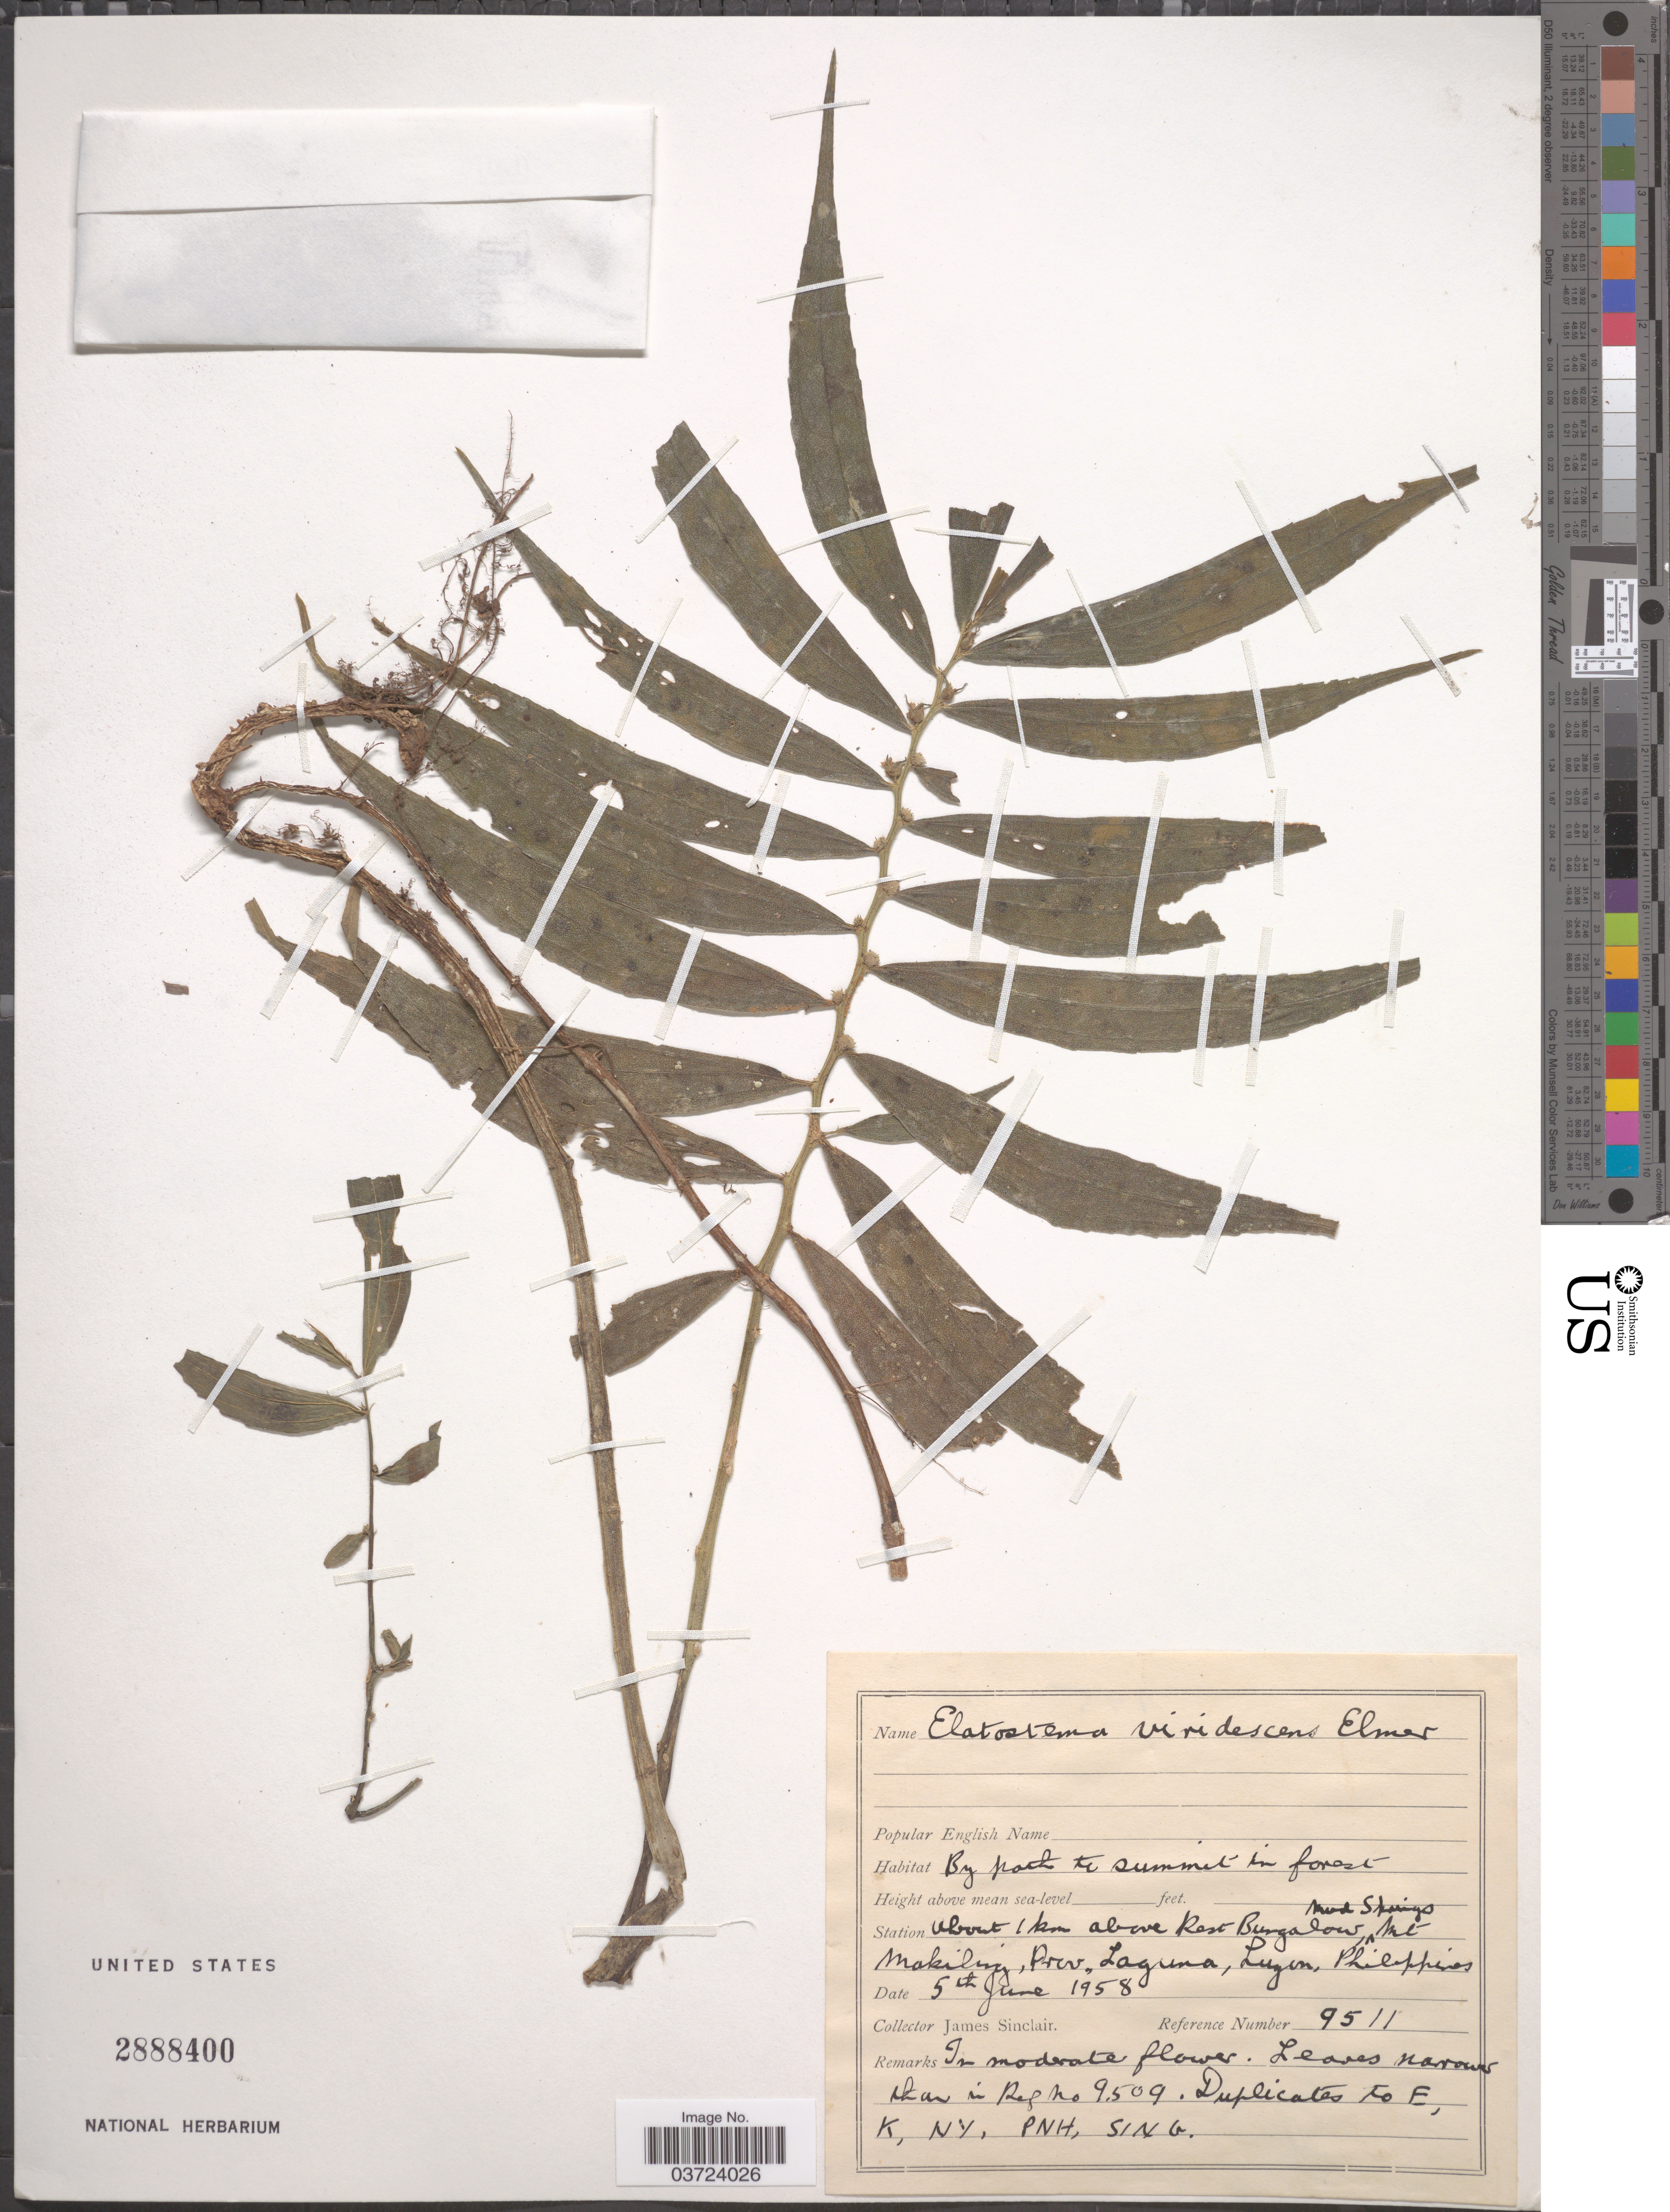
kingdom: Plantae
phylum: Tracheophyta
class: Magnoliopsida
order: Rosales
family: Urticaceae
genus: Elatostema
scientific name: Elatostema viridescens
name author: Elmer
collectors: J. Sinclair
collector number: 9511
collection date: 1958-06-05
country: Philippines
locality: About 1 km above Rose Bungalow, Mt. Makiling, Prov. Laguna. Luzon. Mud Springs.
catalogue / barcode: US 2888400